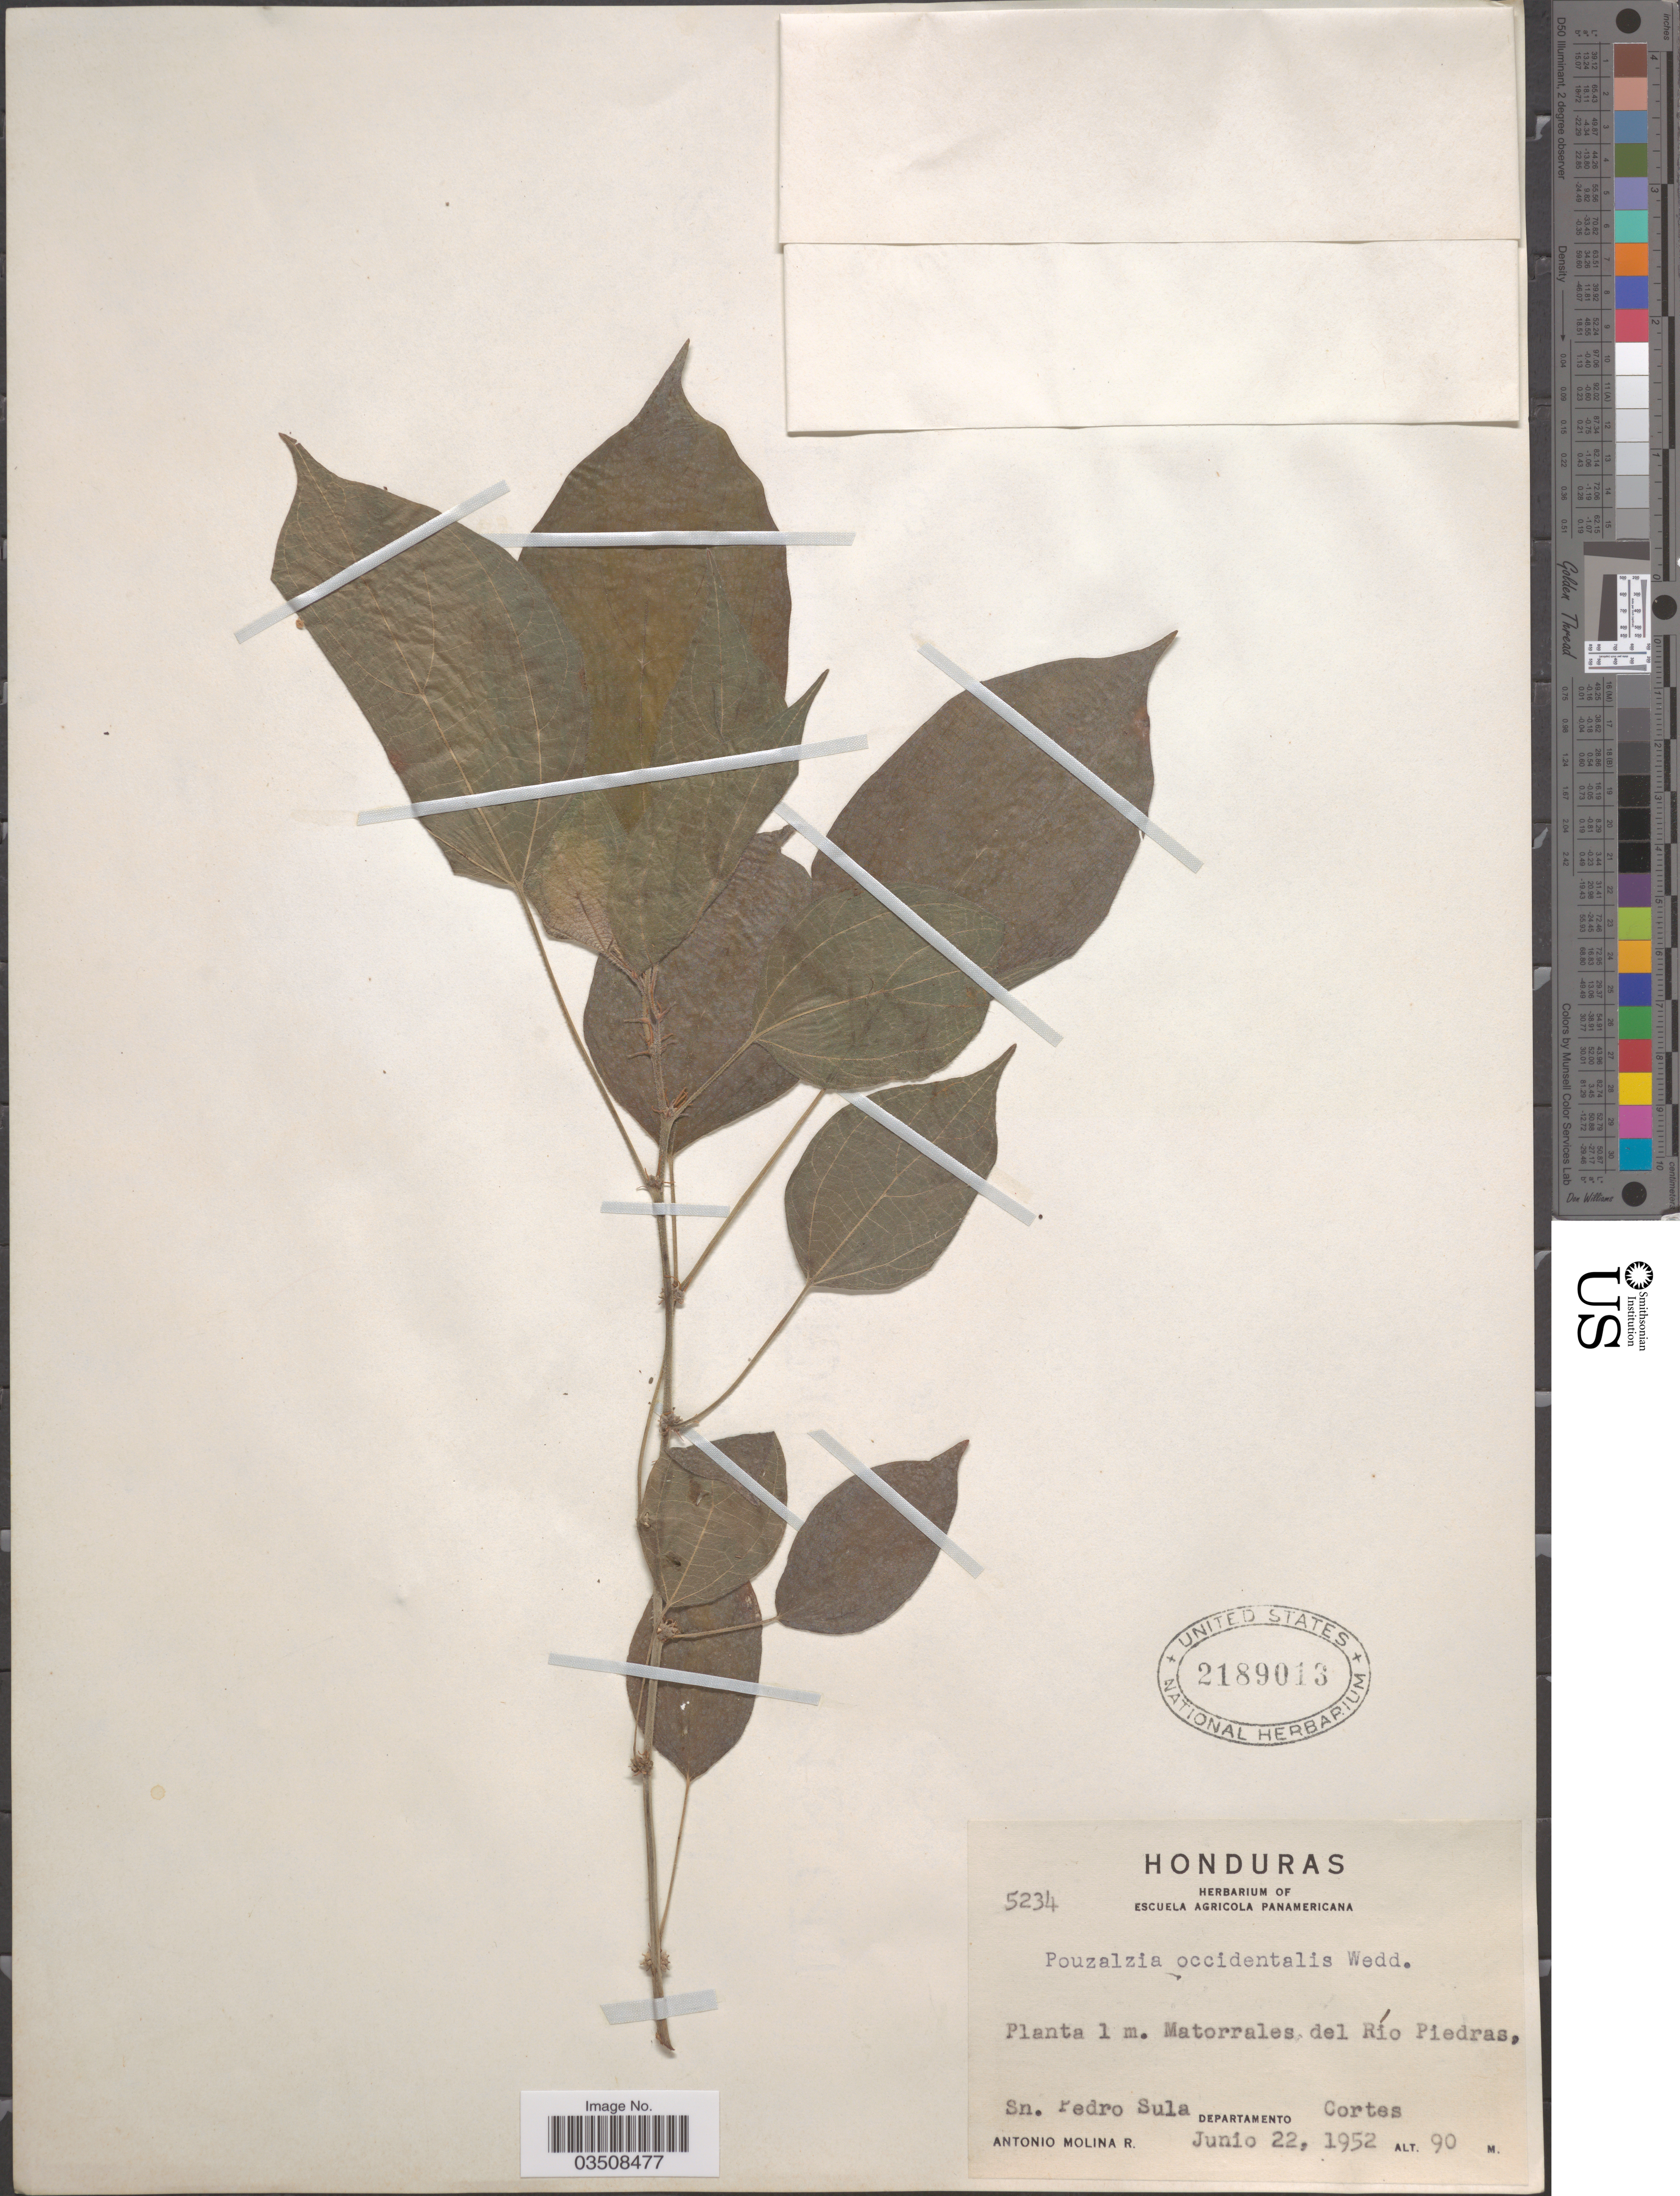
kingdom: Plantae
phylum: Tracheophyta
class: Magnoliopsida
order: Rosales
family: Urticaceae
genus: Pouzolzia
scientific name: Pouzolzia occidentalis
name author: (Liebm.) Wedd.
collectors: A. Molina R.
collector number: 5234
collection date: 1952-06-22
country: Honduras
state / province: Cortes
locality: Matorrales del Río Piedras, Sn. Pedro Sula. Departamento Cortes.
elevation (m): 90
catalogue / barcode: US 2189013